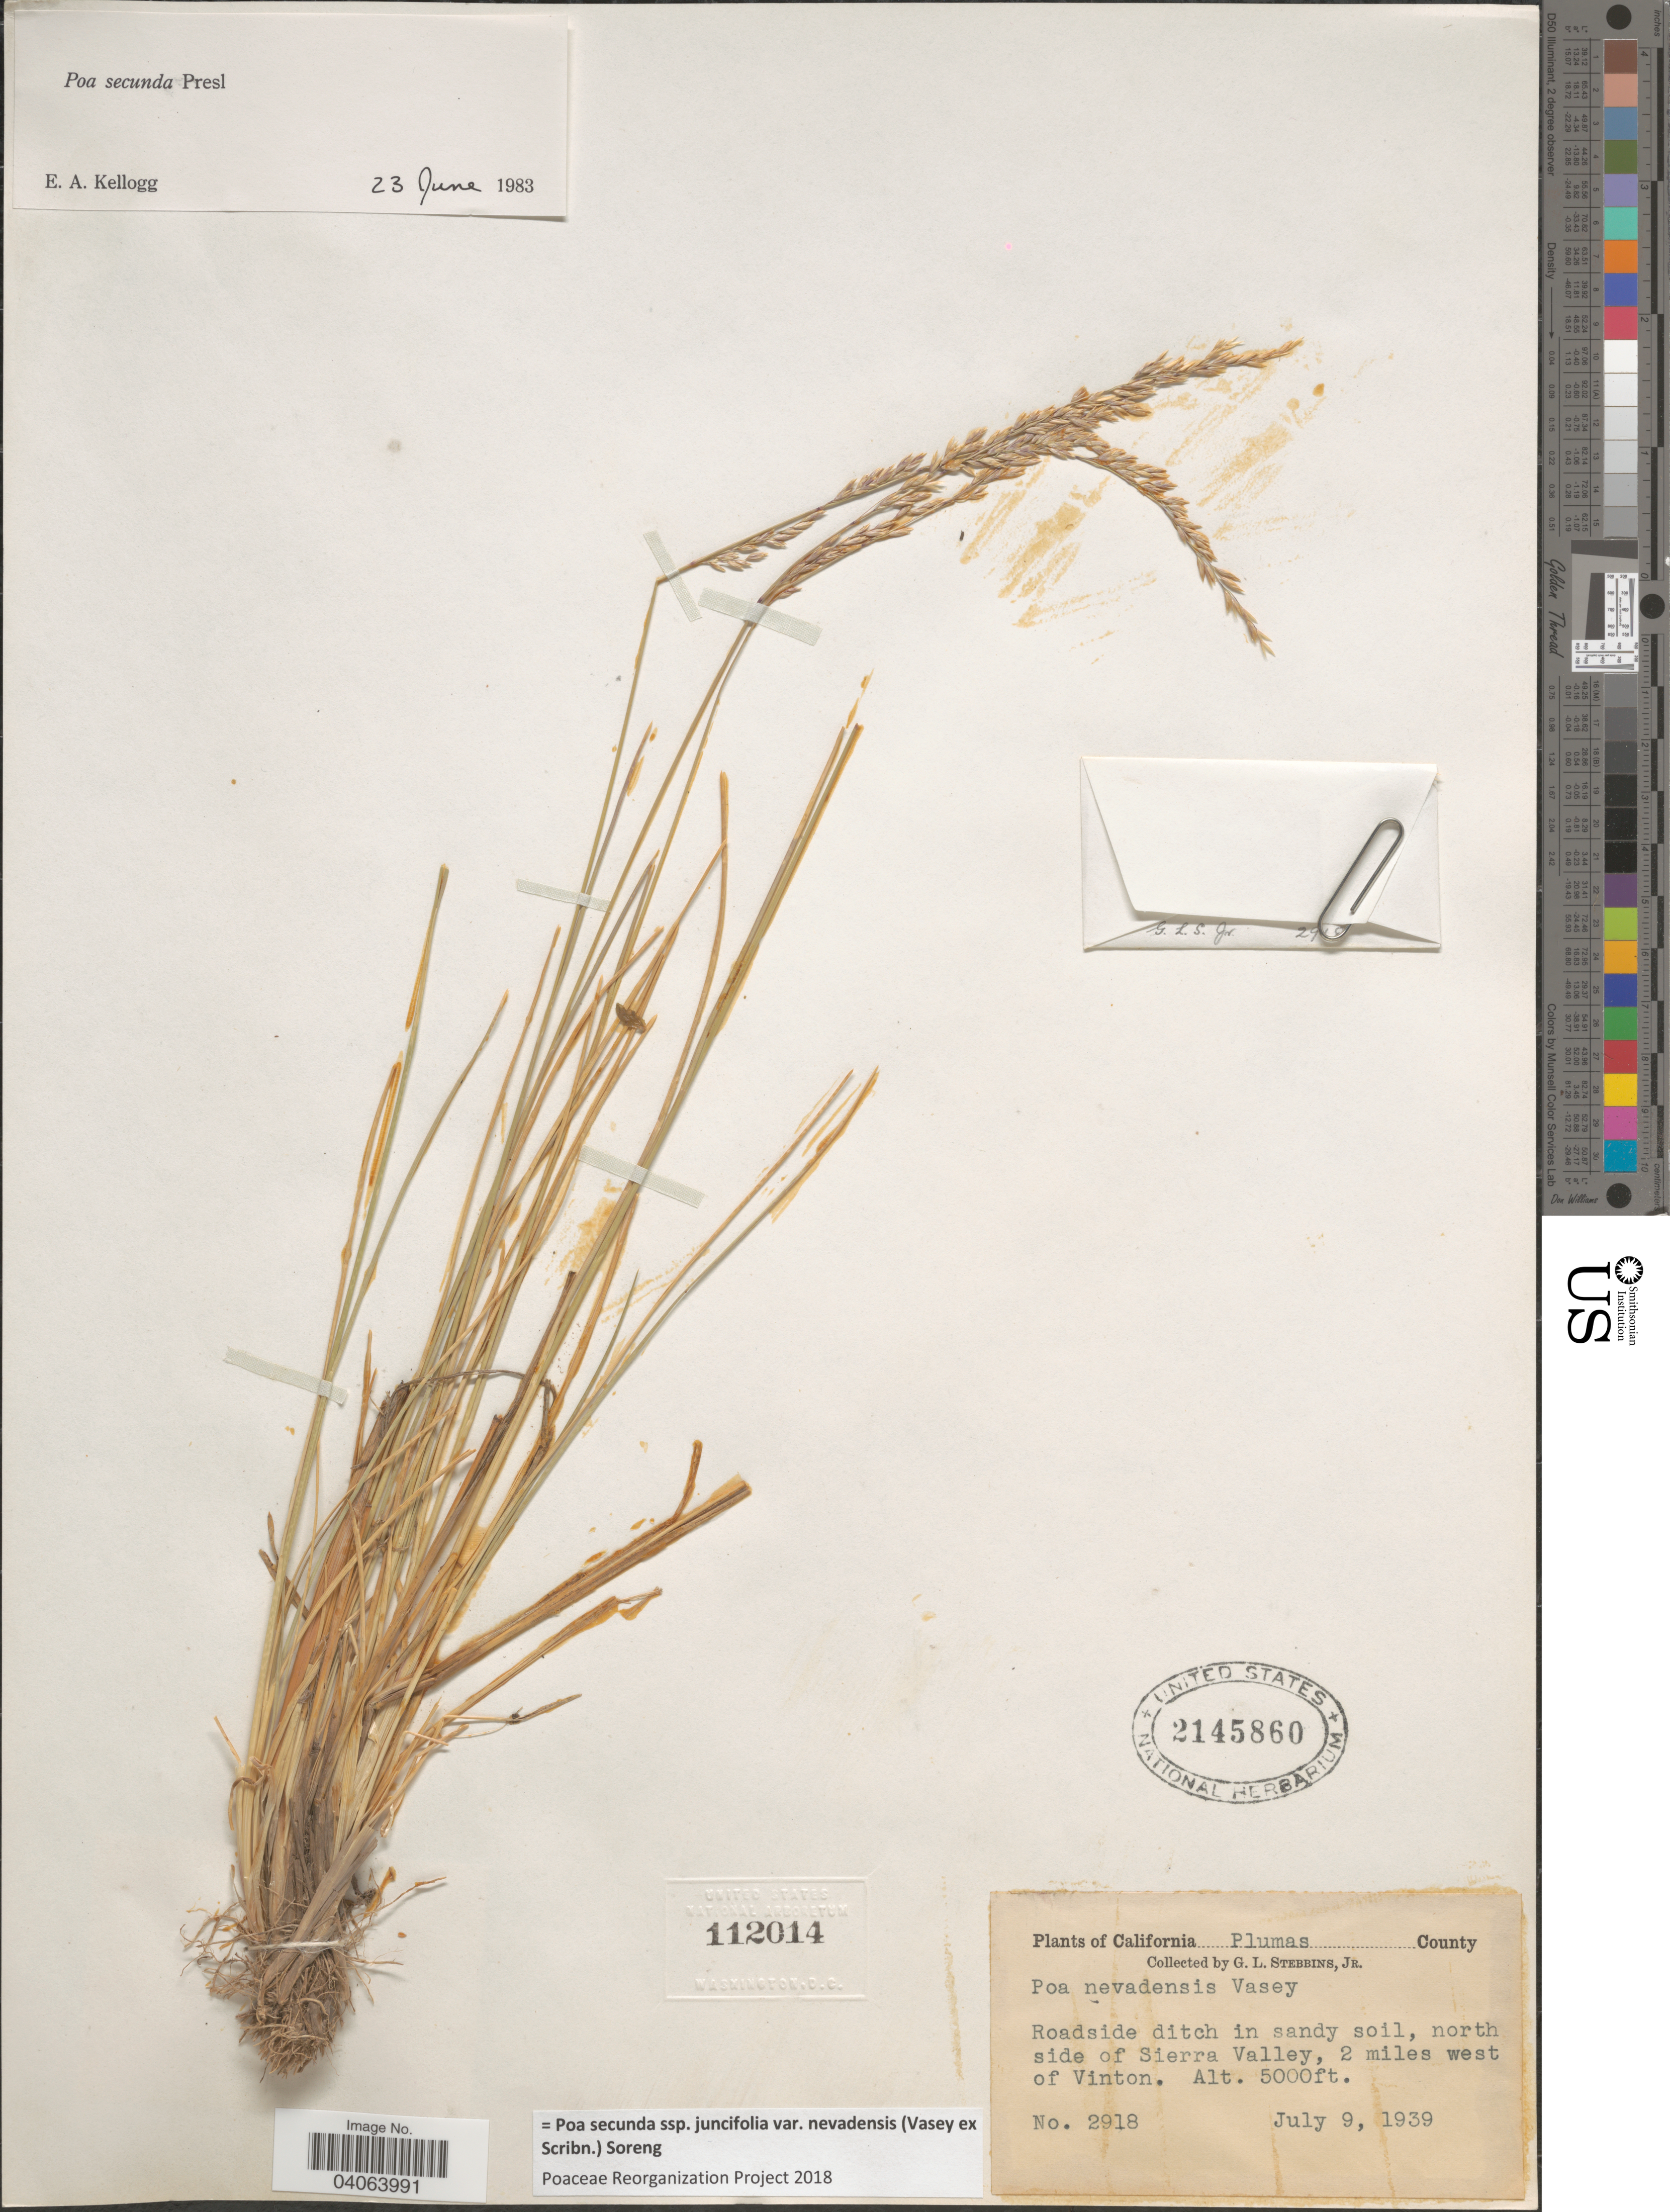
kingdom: Plantae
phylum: Tracheophyta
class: Liliopsida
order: Poales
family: Poaceae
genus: Poa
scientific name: Poa secunda subsp. juncifolia var. nevadensis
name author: (Vasey ex Scribn.) Soreng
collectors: G. L. Stebbins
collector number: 2918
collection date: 1939-07-09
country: United States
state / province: California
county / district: Plumas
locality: Plumas County. North side of Sierra Valley, 2 miles west of Vinton.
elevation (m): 1524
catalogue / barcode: US 2145860